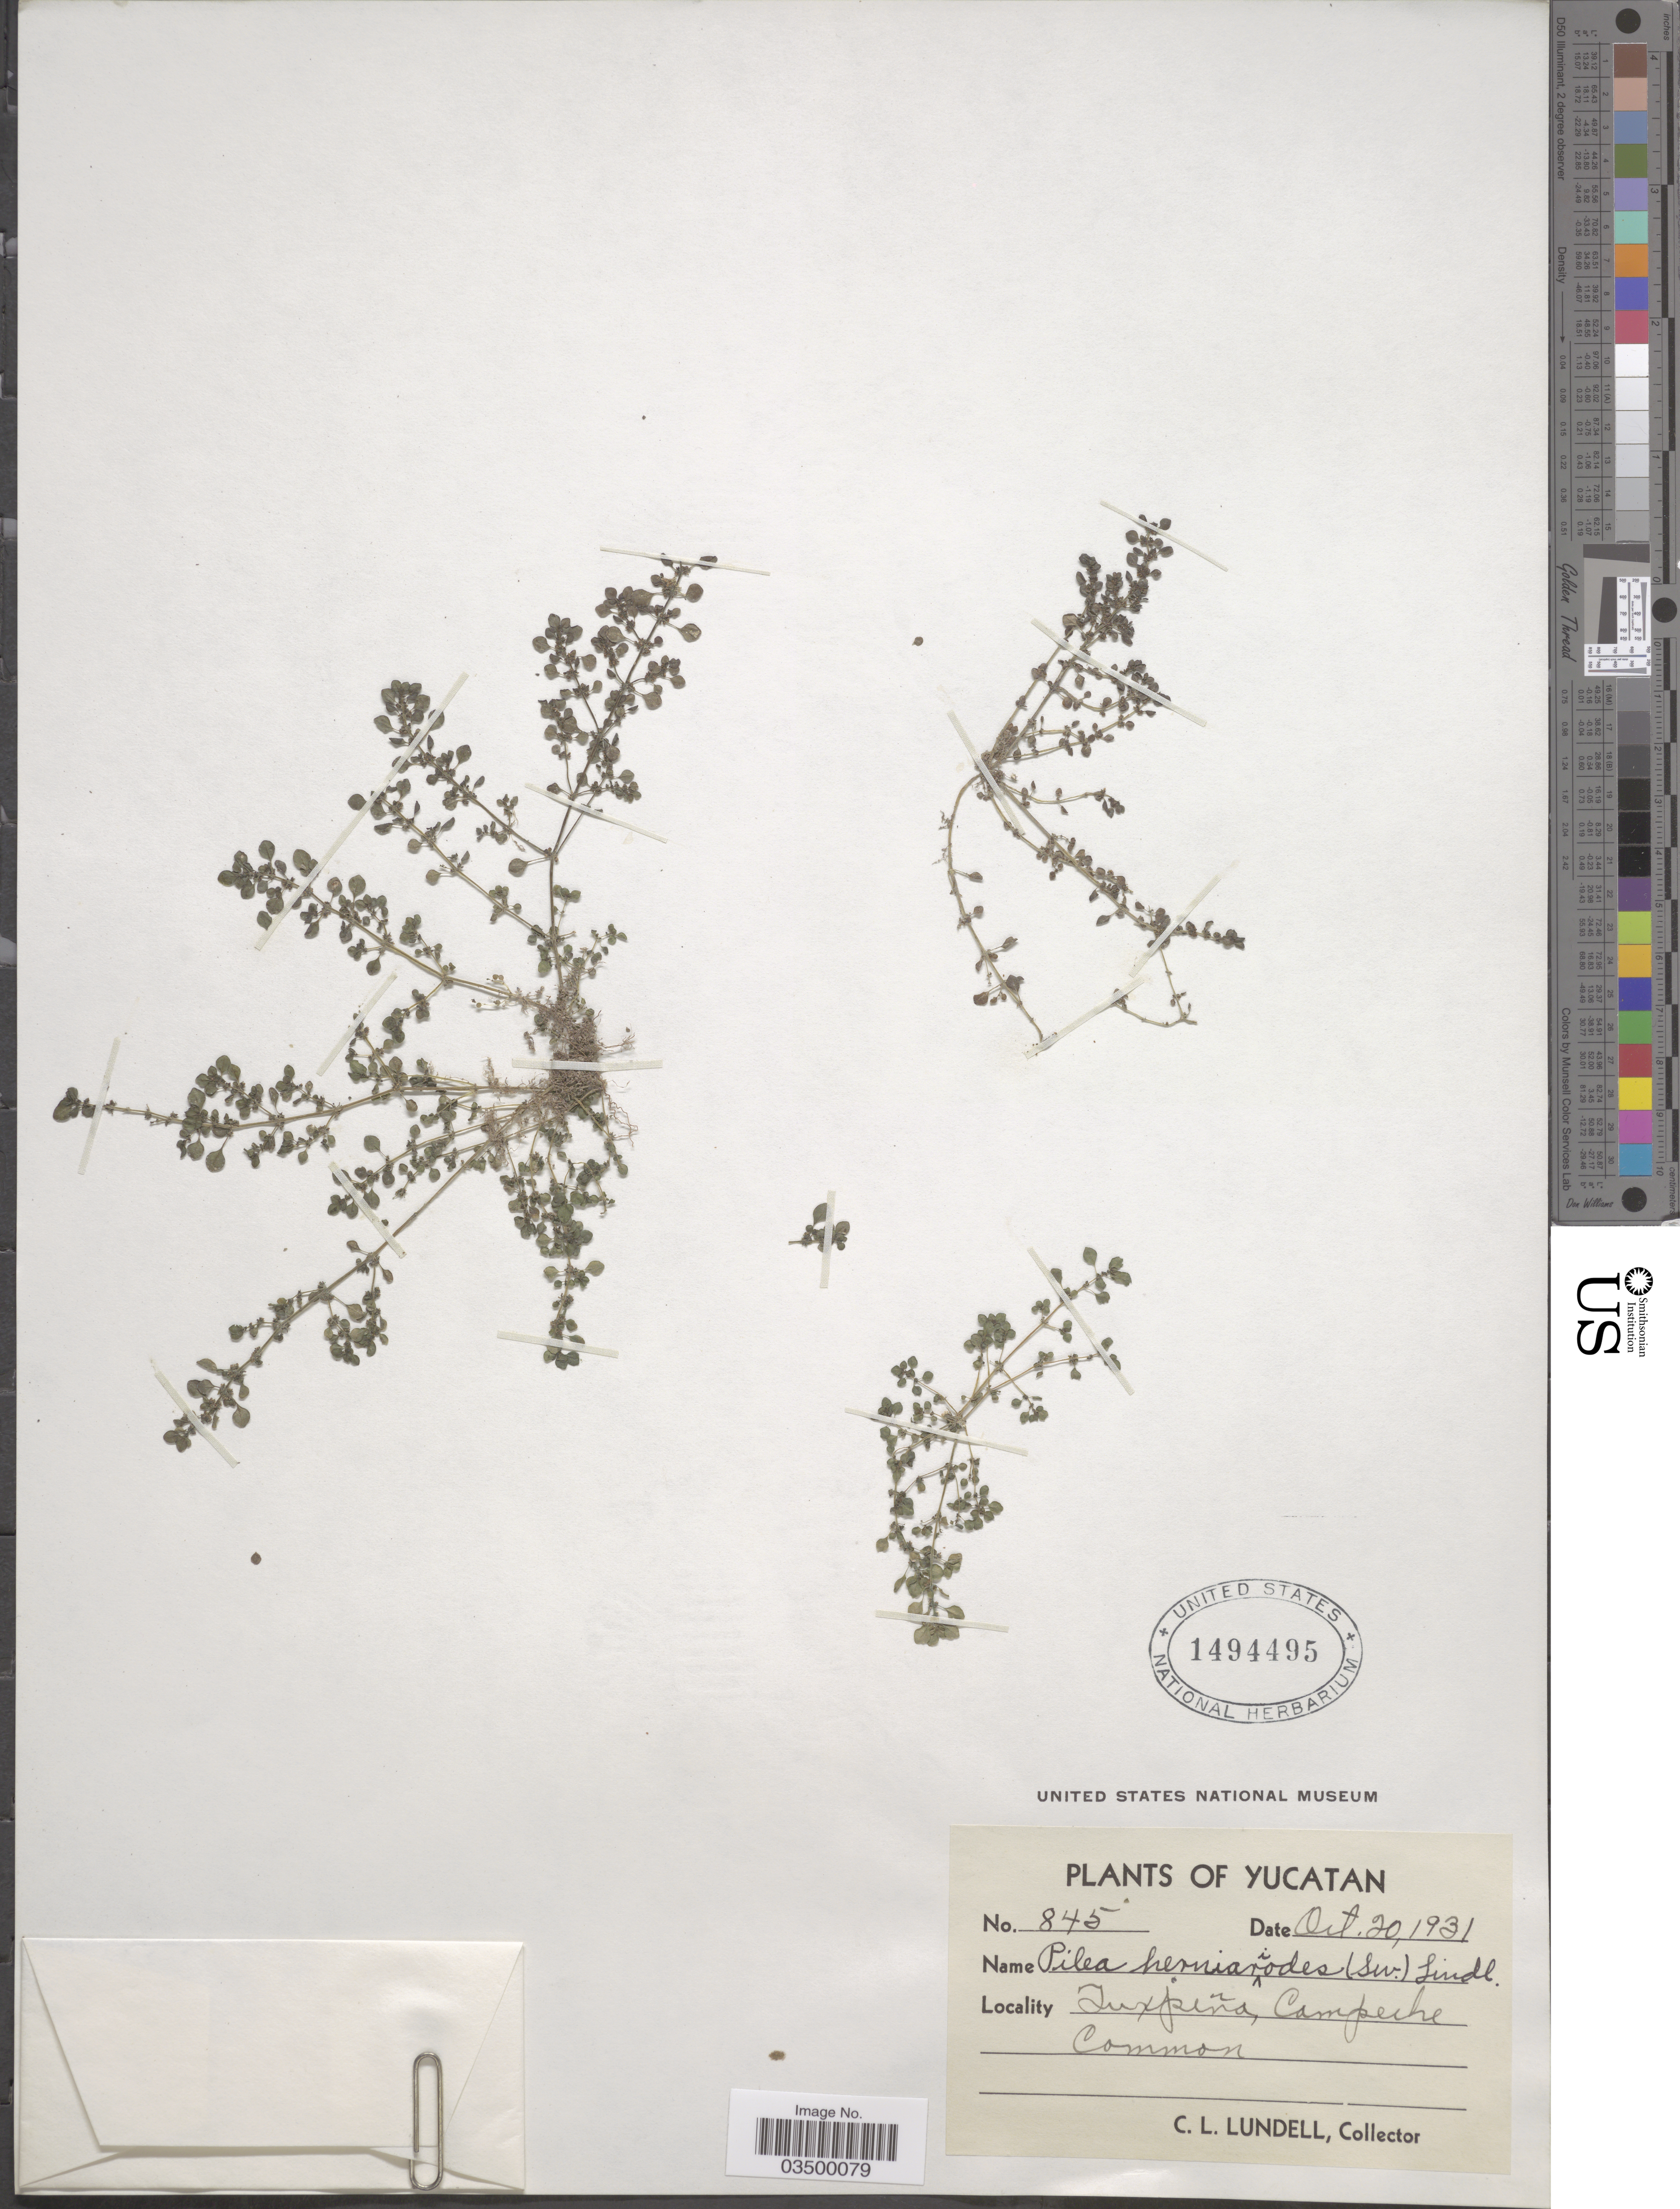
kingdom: Plantae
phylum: Tracheophyta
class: Magnoliopsida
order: Rosales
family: Urticaceae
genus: Pilea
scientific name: Pilea herniarioides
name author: (Sw.) Lindl.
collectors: C. L. Lundell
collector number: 845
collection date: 1931-10-20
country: Mexico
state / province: Campeche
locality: Tuxpeña, Campeche.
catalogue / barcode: US 1494495